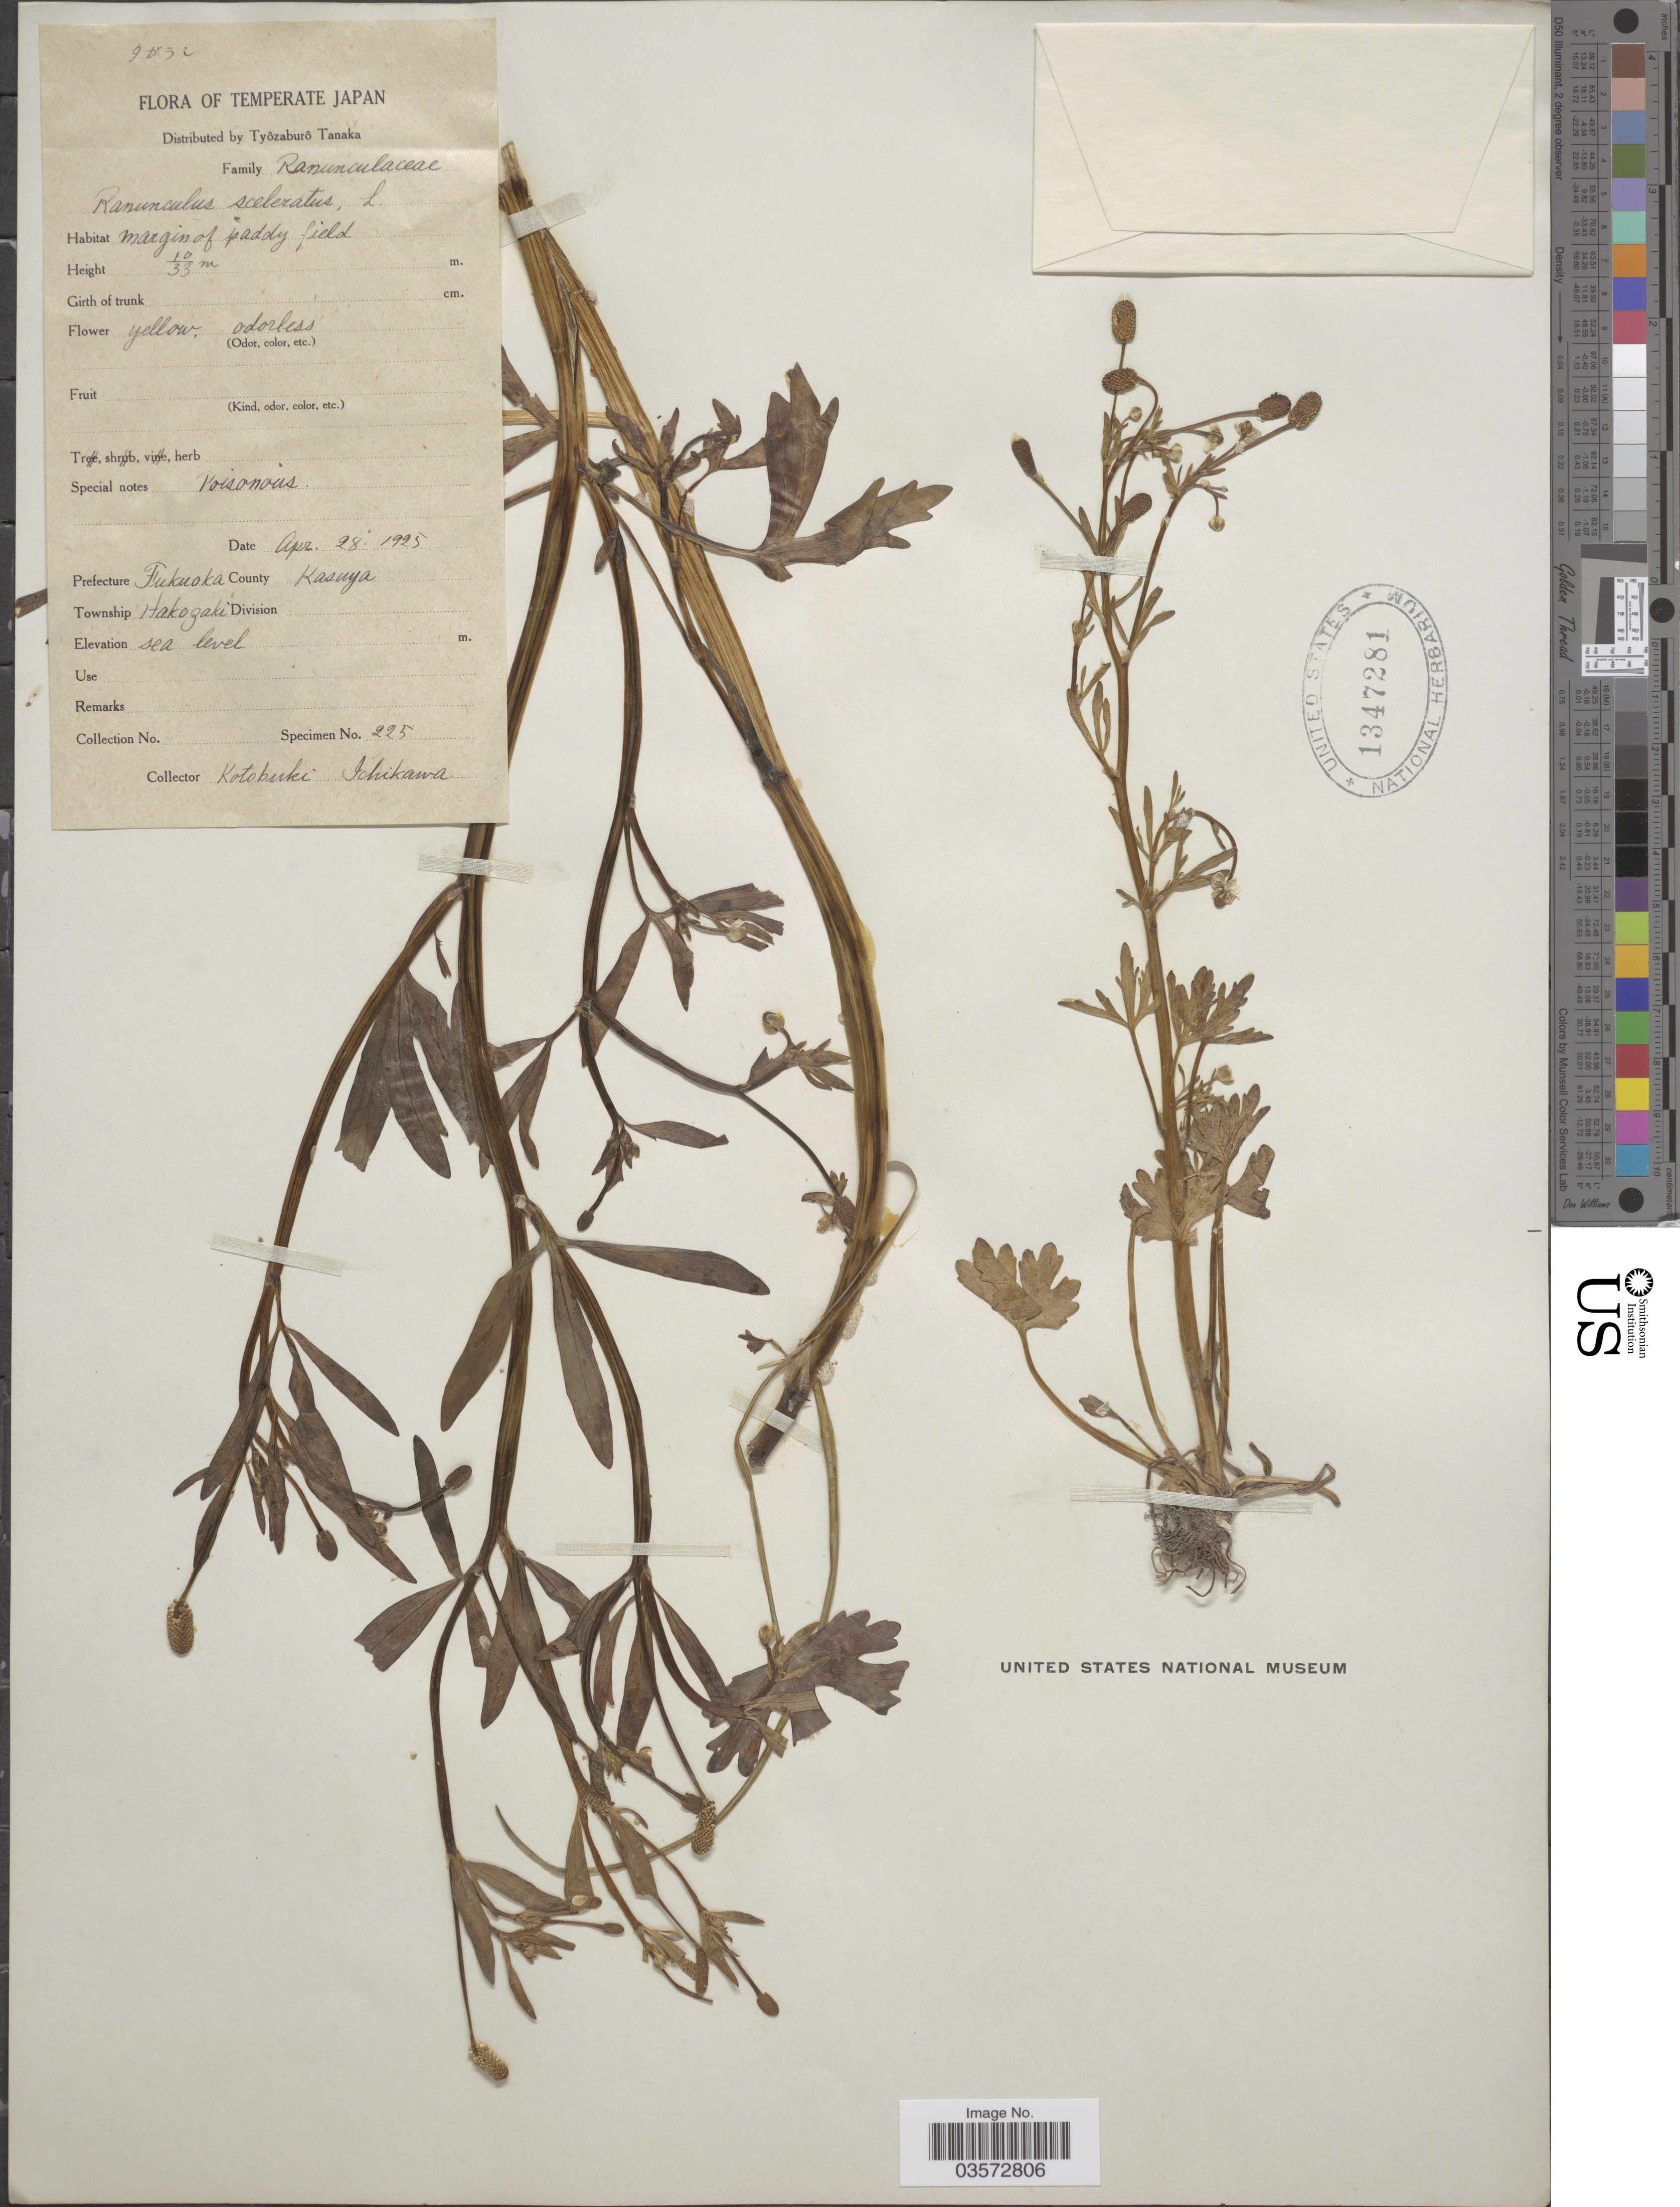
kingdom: Plantae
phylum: Tracheophyta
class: Magnoliopsida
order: Ranunculales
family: Ranunculaceae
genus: Ranunculus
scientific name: Ranunculus sceleratus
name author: L.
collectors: K. Ichikawa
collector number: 225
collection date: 1925-04-28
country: Japan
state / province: Hukuoka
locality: Prefecture Fukuoka County Kasuya. Township Hakozaki.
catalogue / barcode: US 1347281